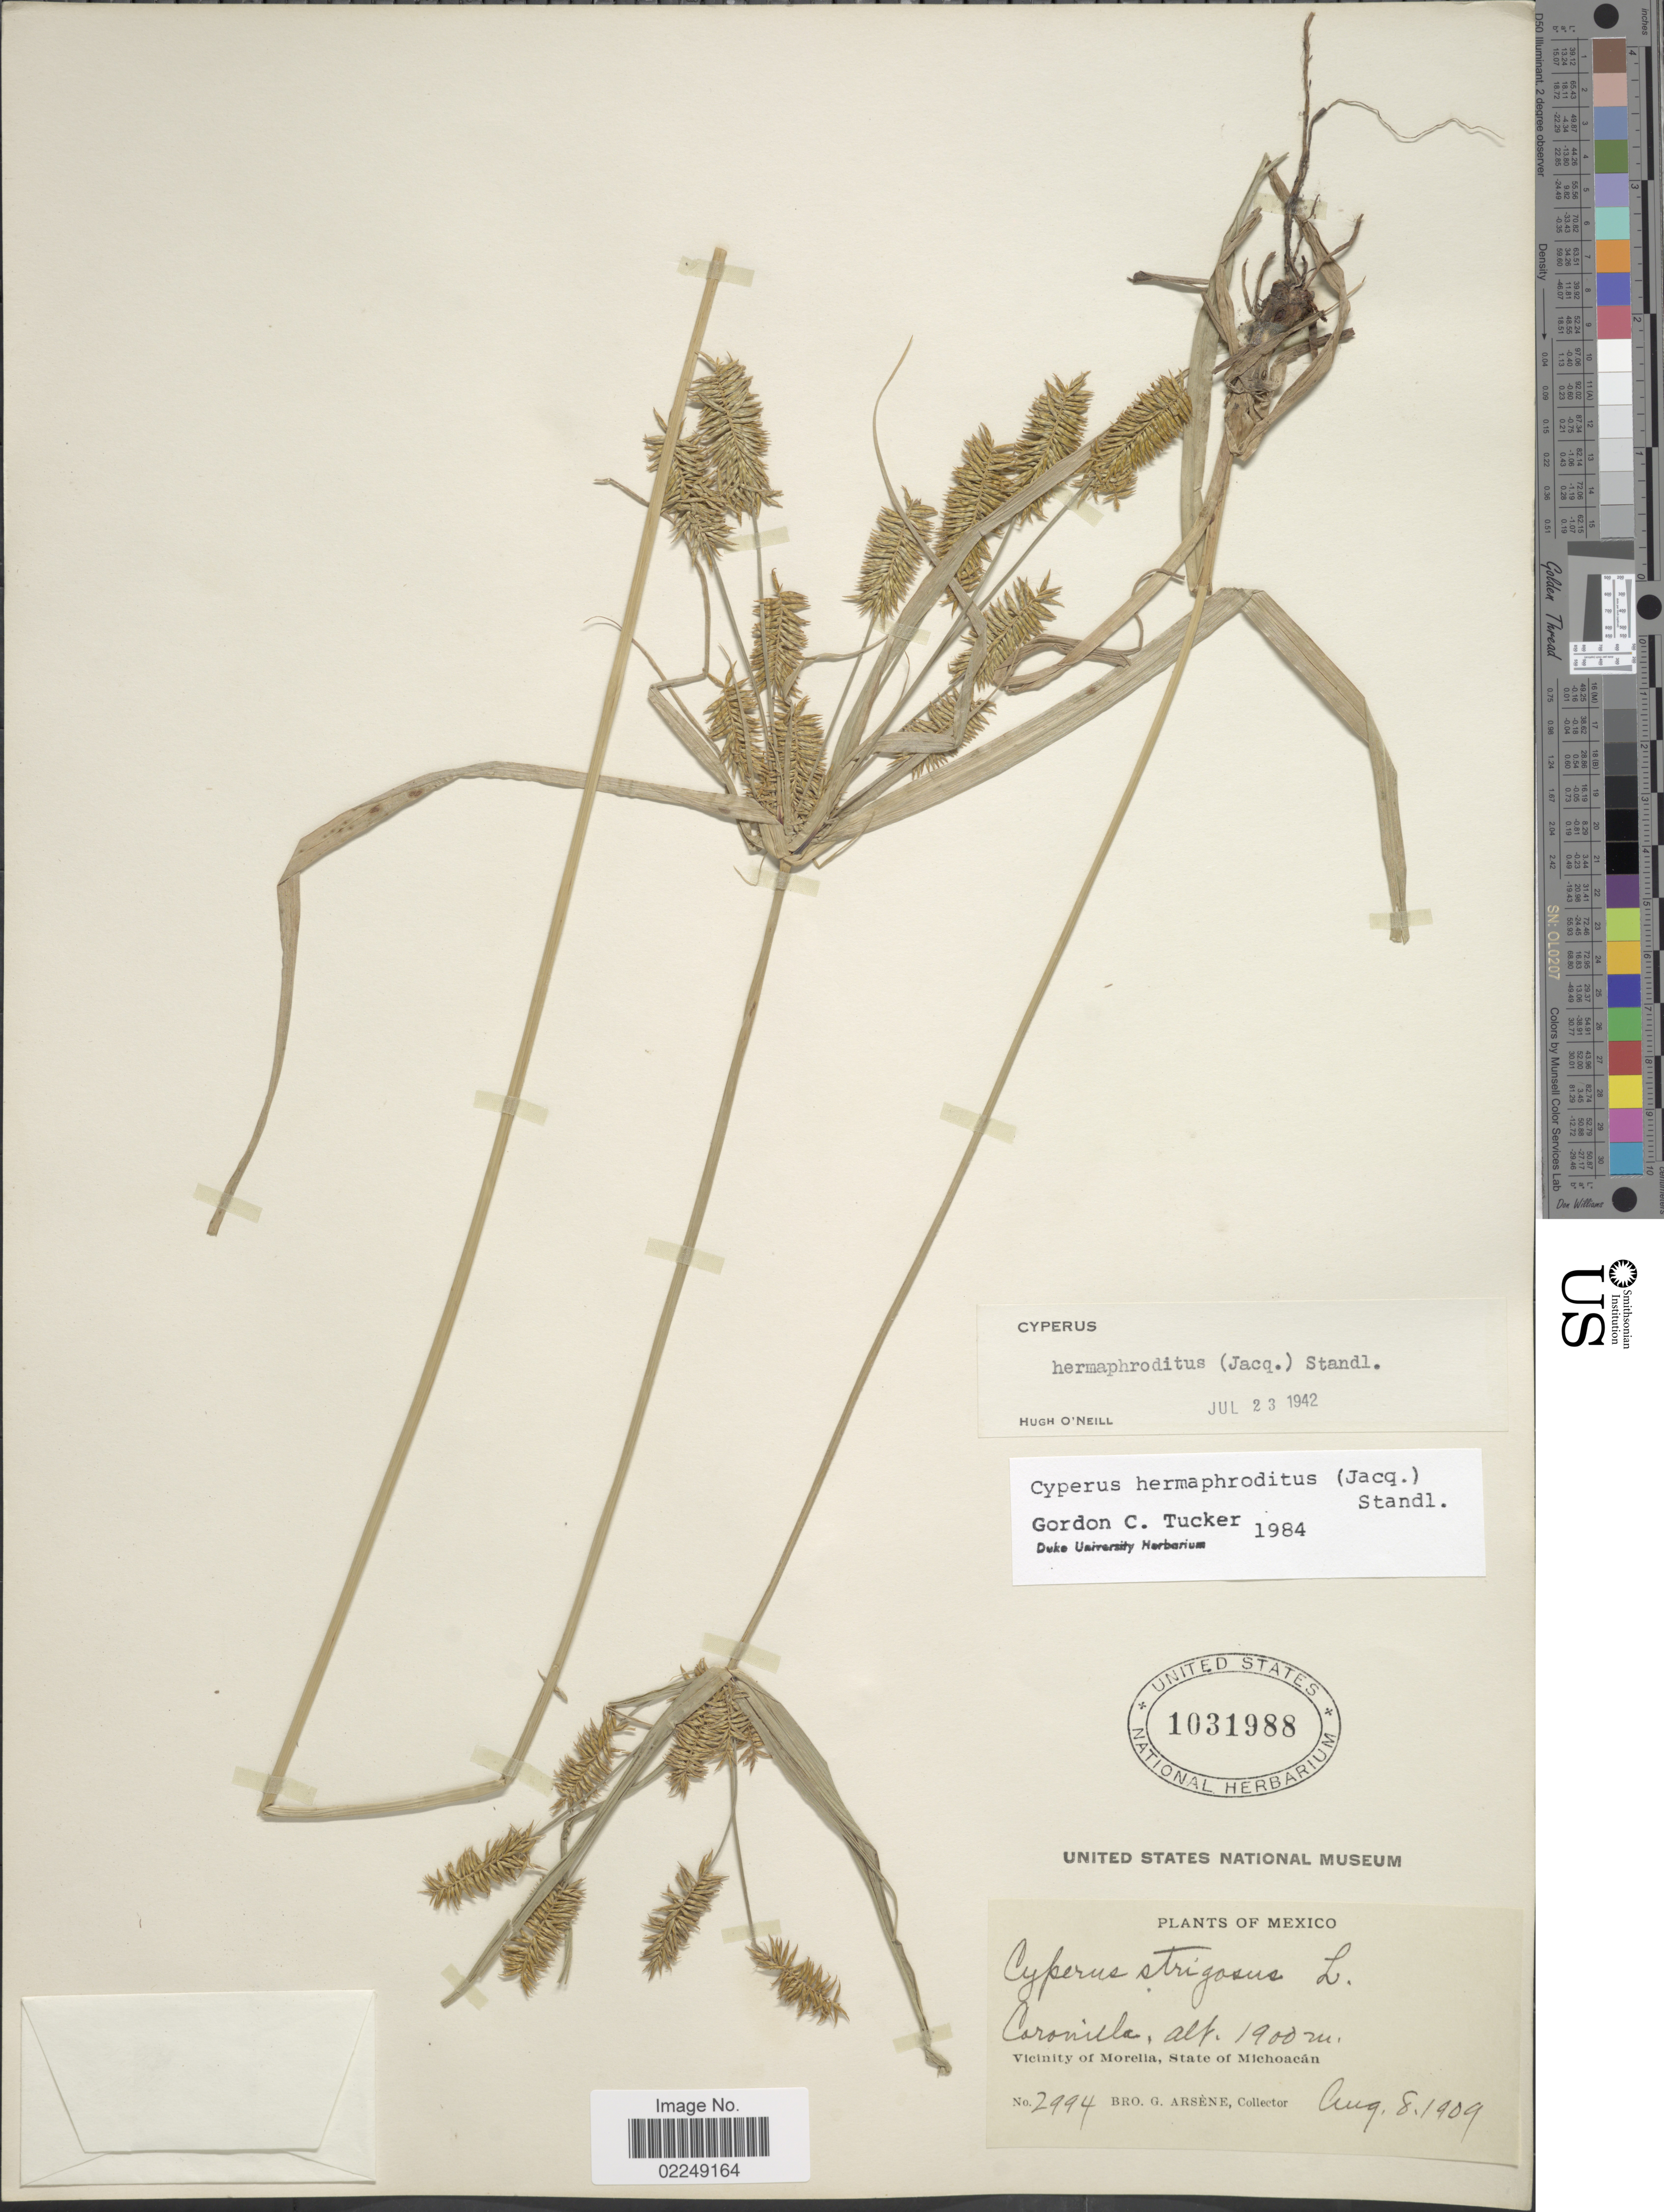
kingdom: Plantae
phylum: Tracheophyta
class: Liliopsida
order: Poales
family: Cyperaceae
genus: Cyperus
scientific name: Cyperus hermaphroditus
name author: (Jacq.) Standl.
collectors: Bro. G. Arsène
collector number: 2994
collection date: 1909-08-08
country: Mexico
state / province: Michoacán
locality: Coronilla, Vicinity of Morelia, State of Michoacan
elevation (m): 1900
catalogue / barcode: US 1031988